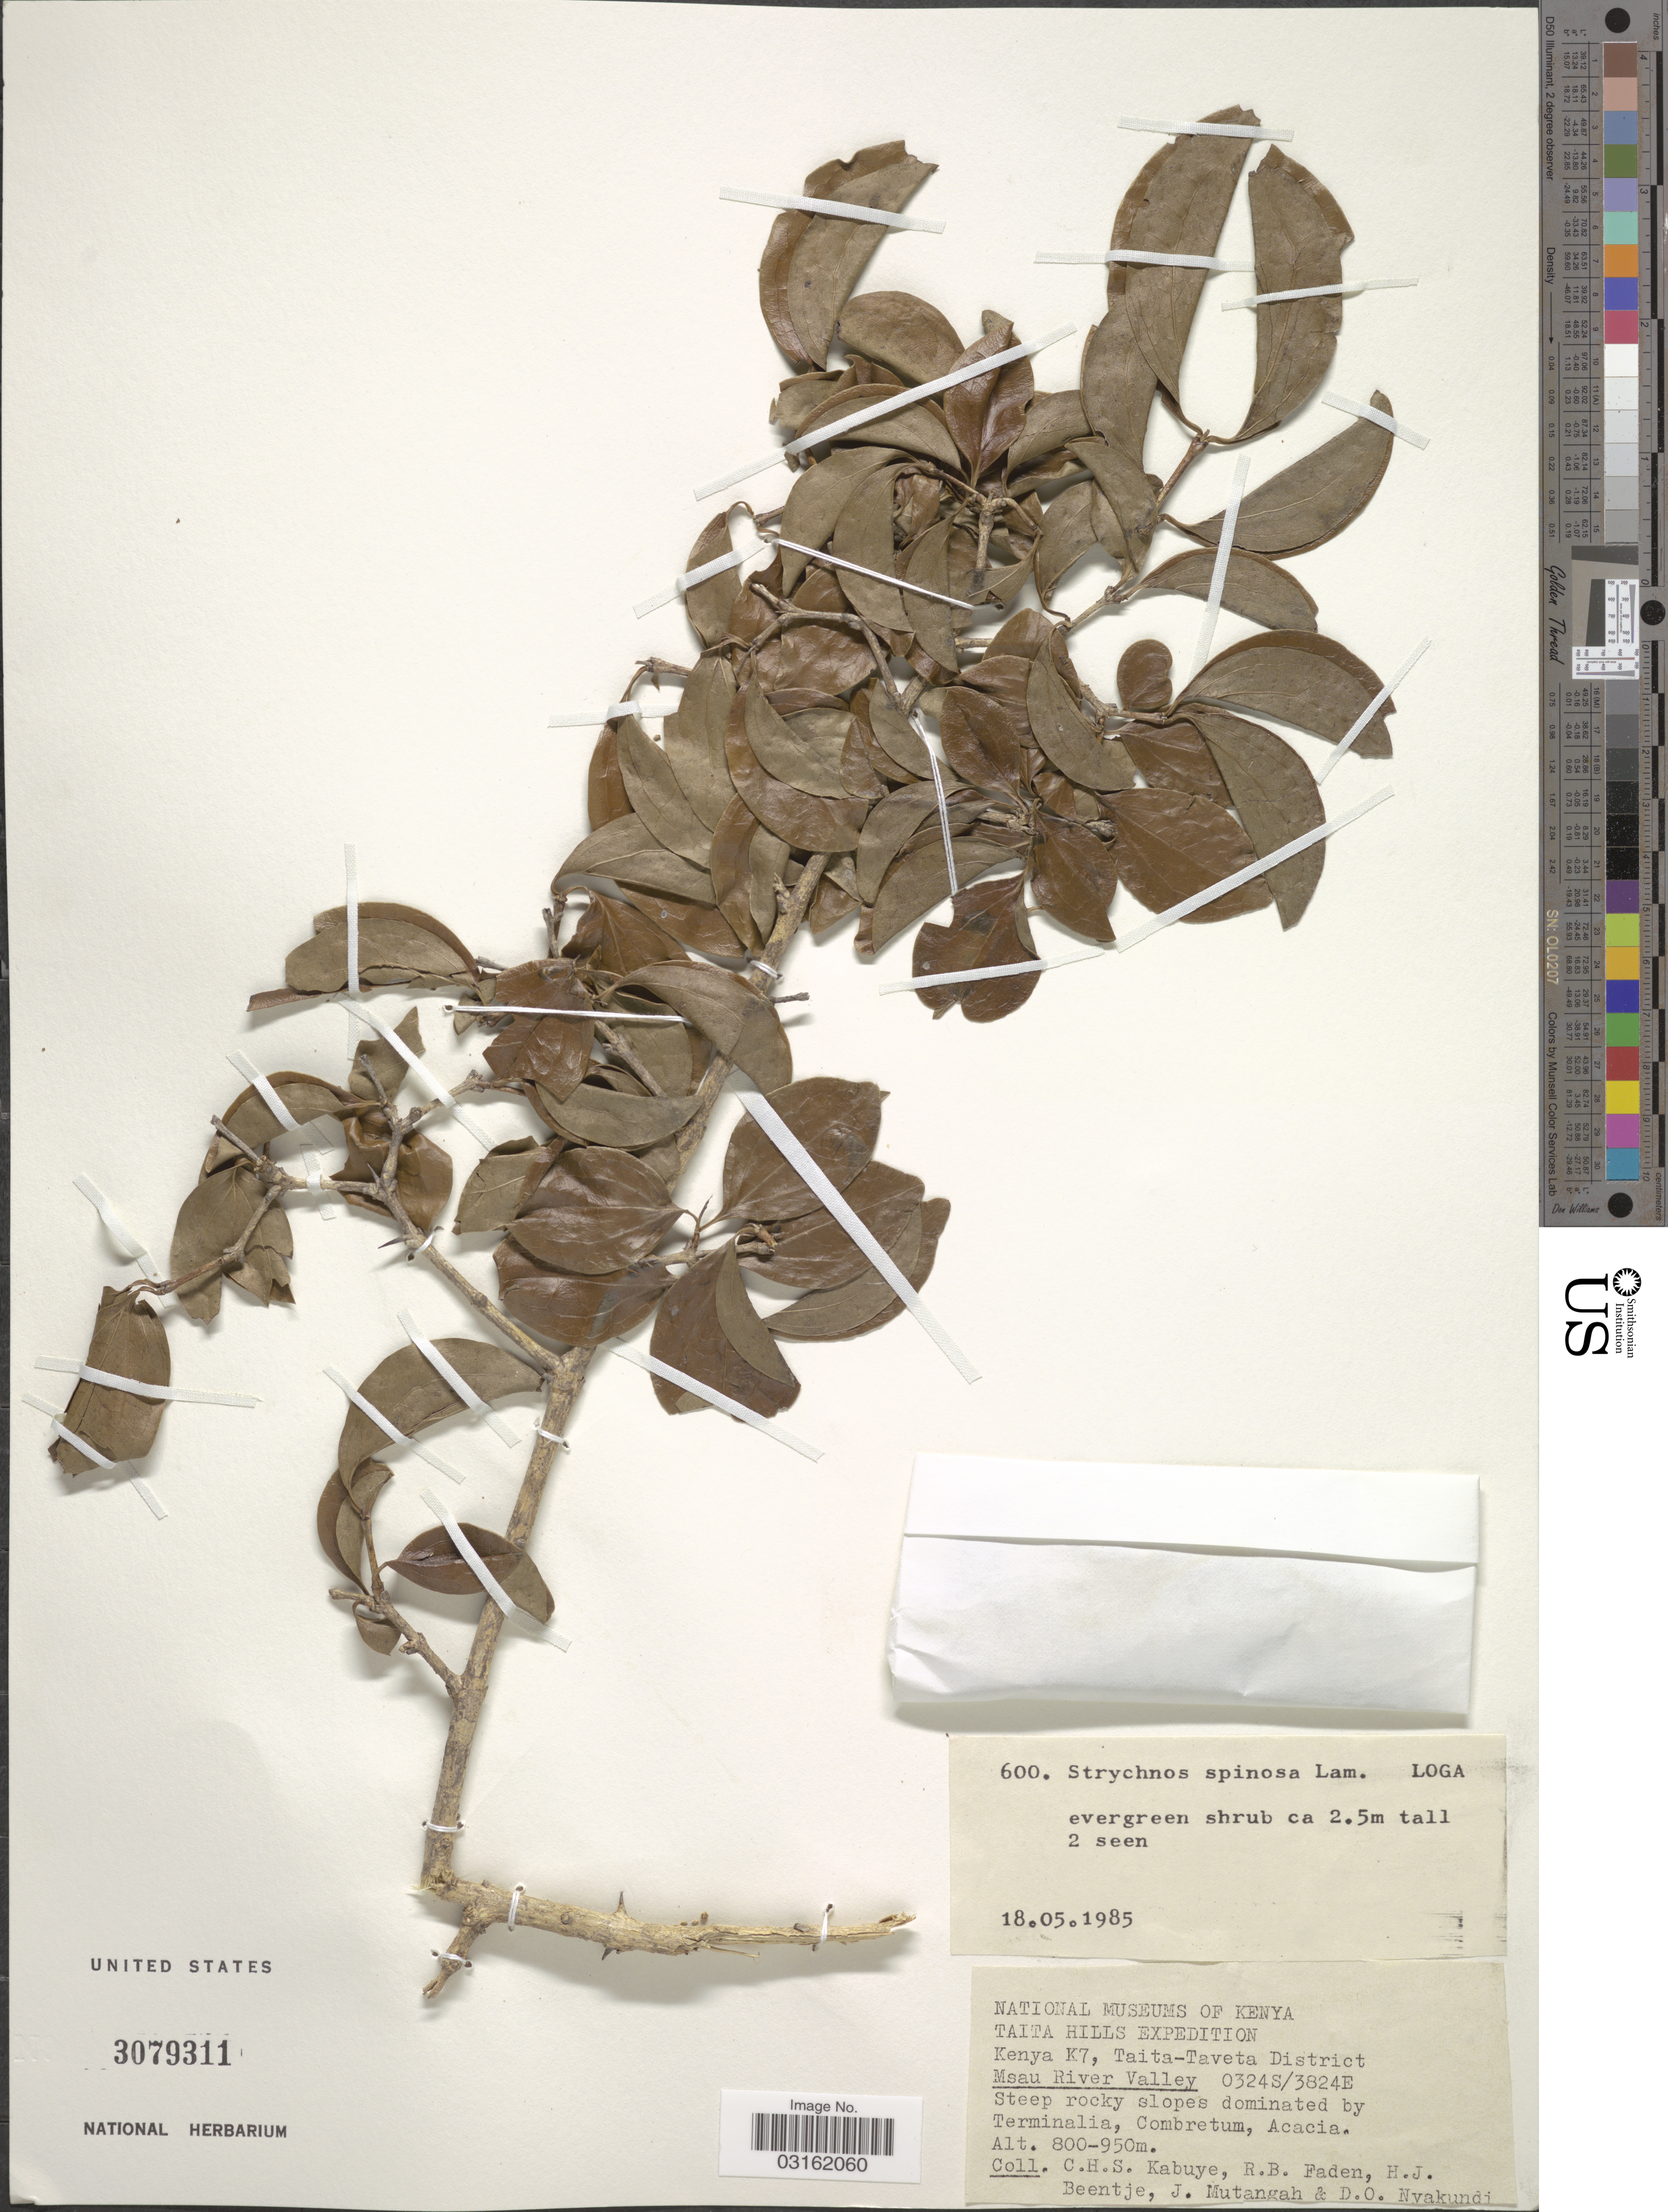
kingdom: Plantae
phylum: Tracheophyta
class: Magnoliopsida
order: Gentianales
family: Loganiaceae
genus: Strychnos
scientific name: Strychnos spinosa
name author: Lam.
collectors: C. Kabuye, R. B. Faden, H. J. Beentje, J. Mutangah & D. Nyakundi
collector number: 600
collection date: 1985-05-18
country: Kenya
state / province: Taita Taveta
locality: Taita Hills, Kenya K7, Taita-Taveta District, Msau River Valley.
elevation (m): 800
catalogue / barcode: US 3079311